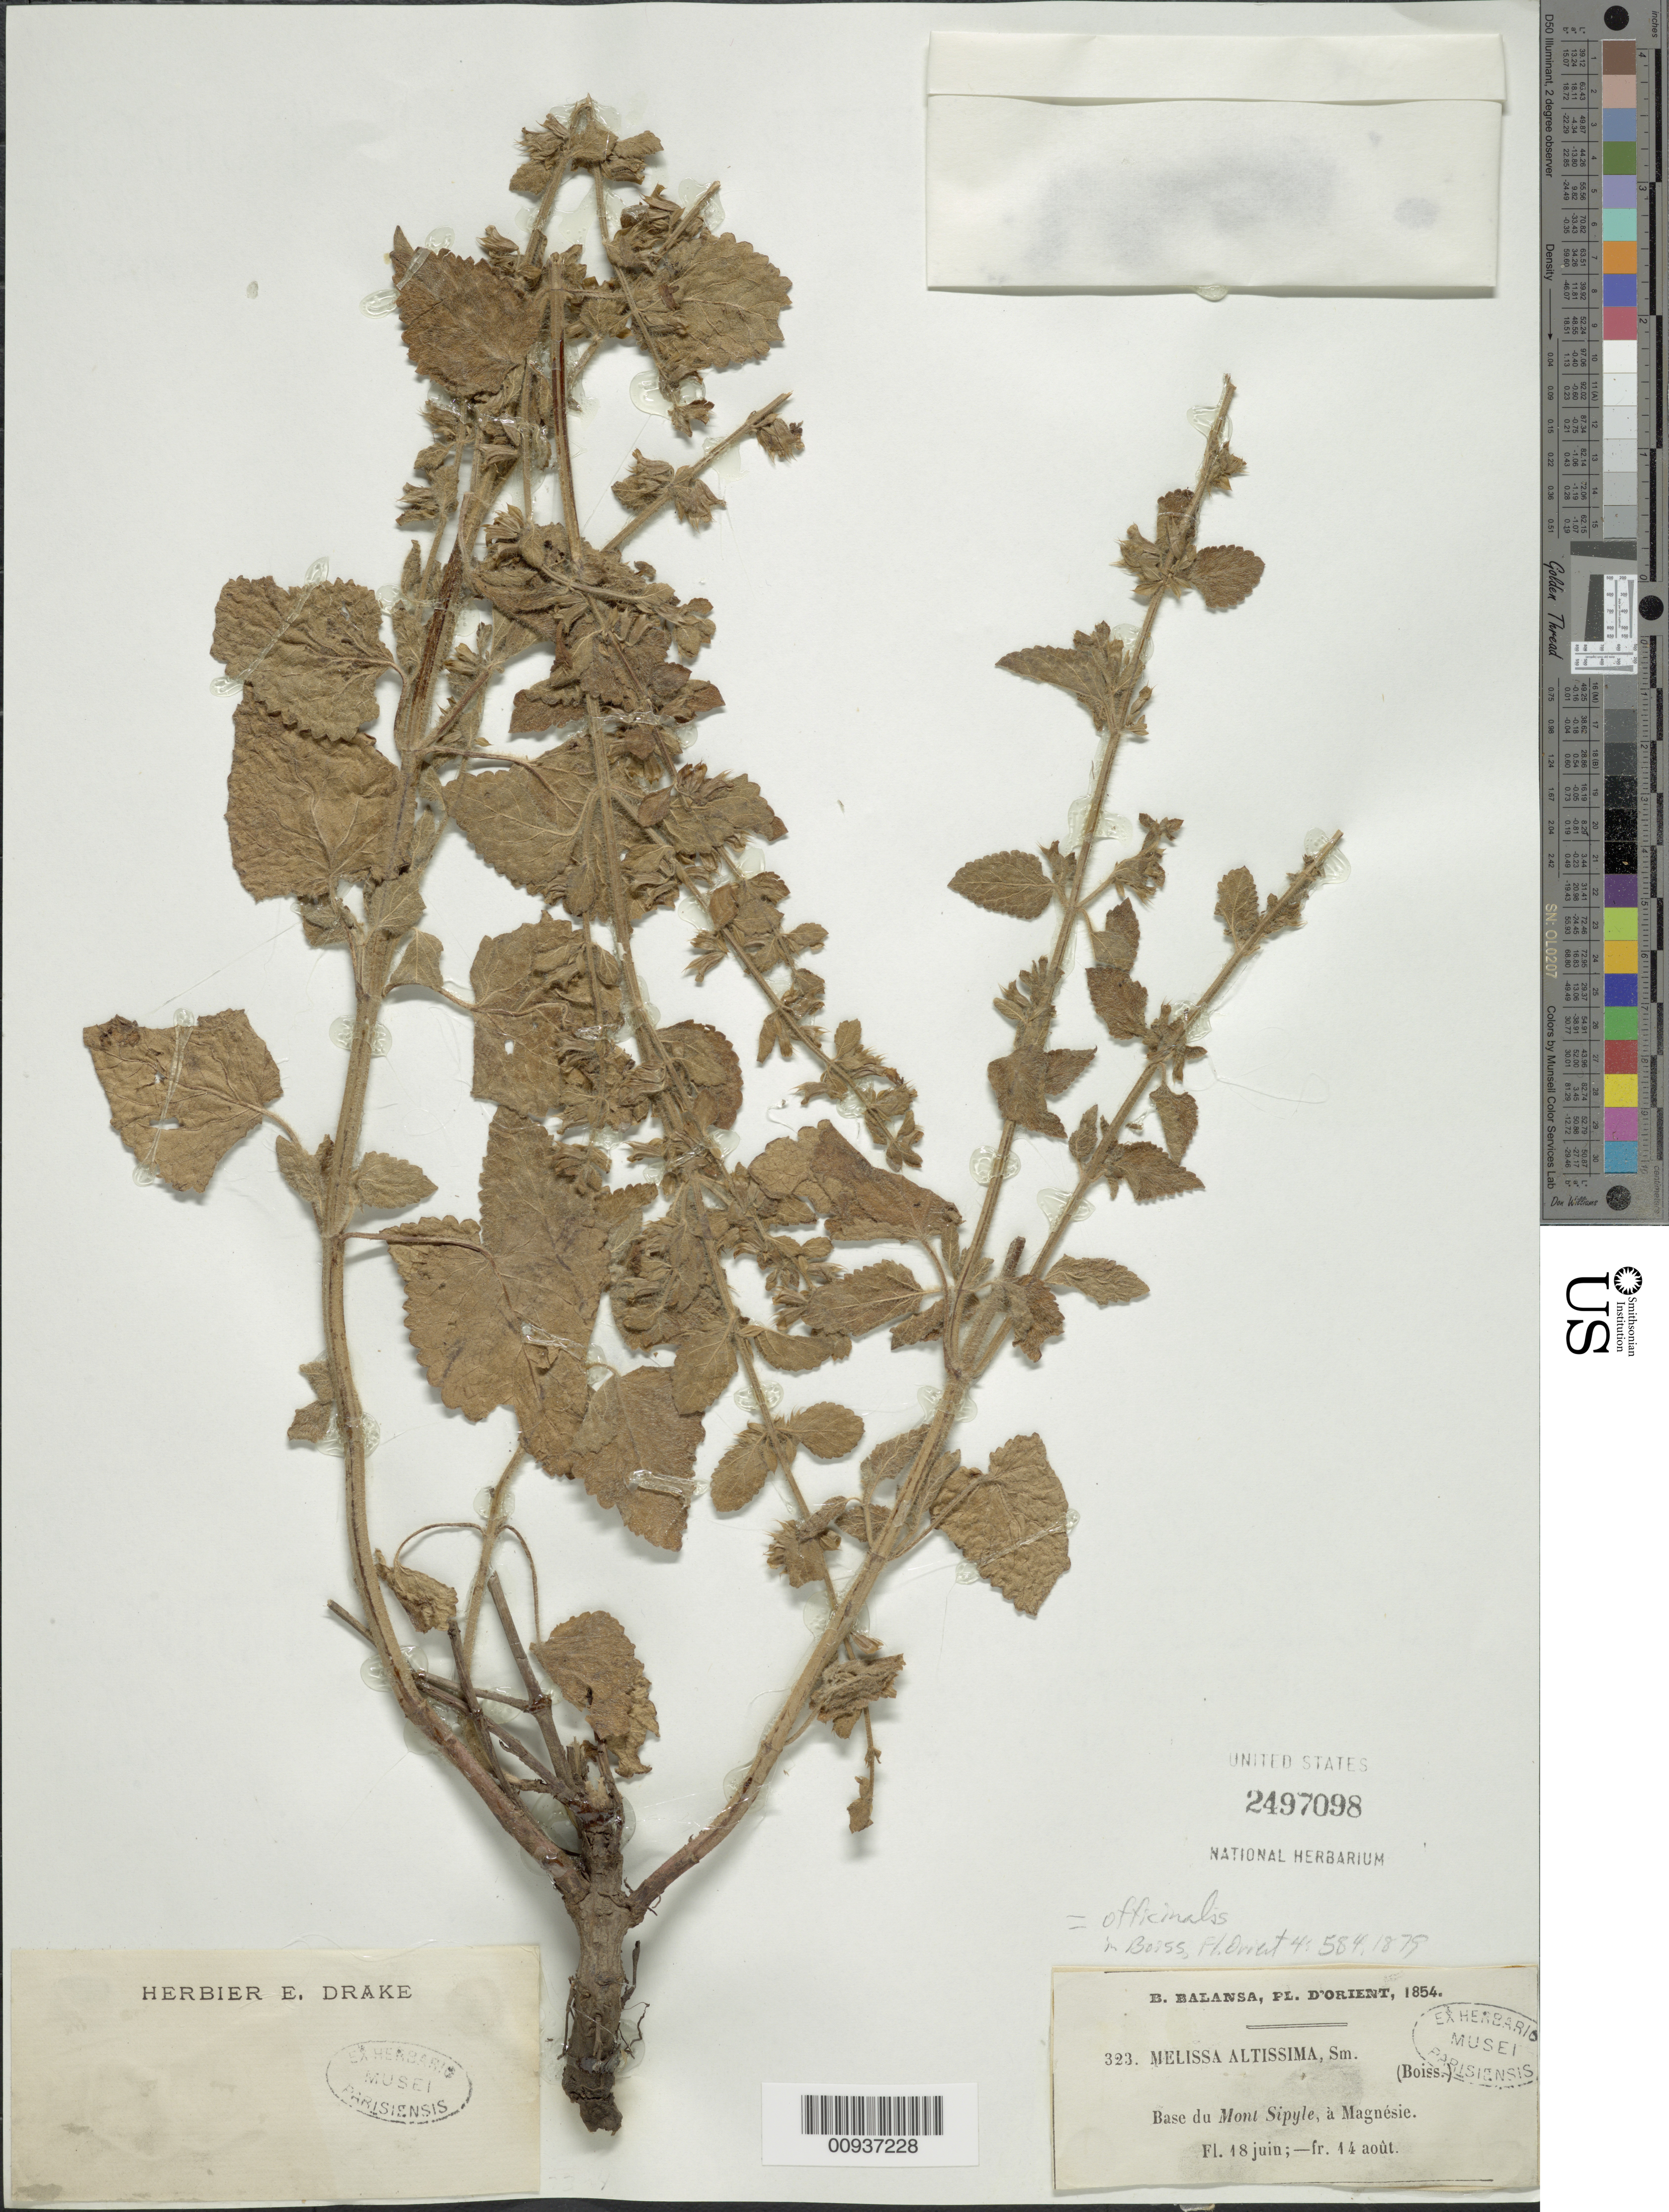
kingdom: Plantae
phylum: Tracheophyta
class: Magnoliopsida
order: Lamiales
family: Lamiaceae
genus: Melissa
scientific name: Melissa officinalis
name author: L.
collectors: B. Balansa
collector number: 323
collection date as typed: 18 Jun 1854 to 14 Aug 1854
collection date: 1854-06-18/1854-08-14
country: Turkey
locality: Base du Mont Sipyle, a Magnesie.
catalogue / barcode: US 2497098